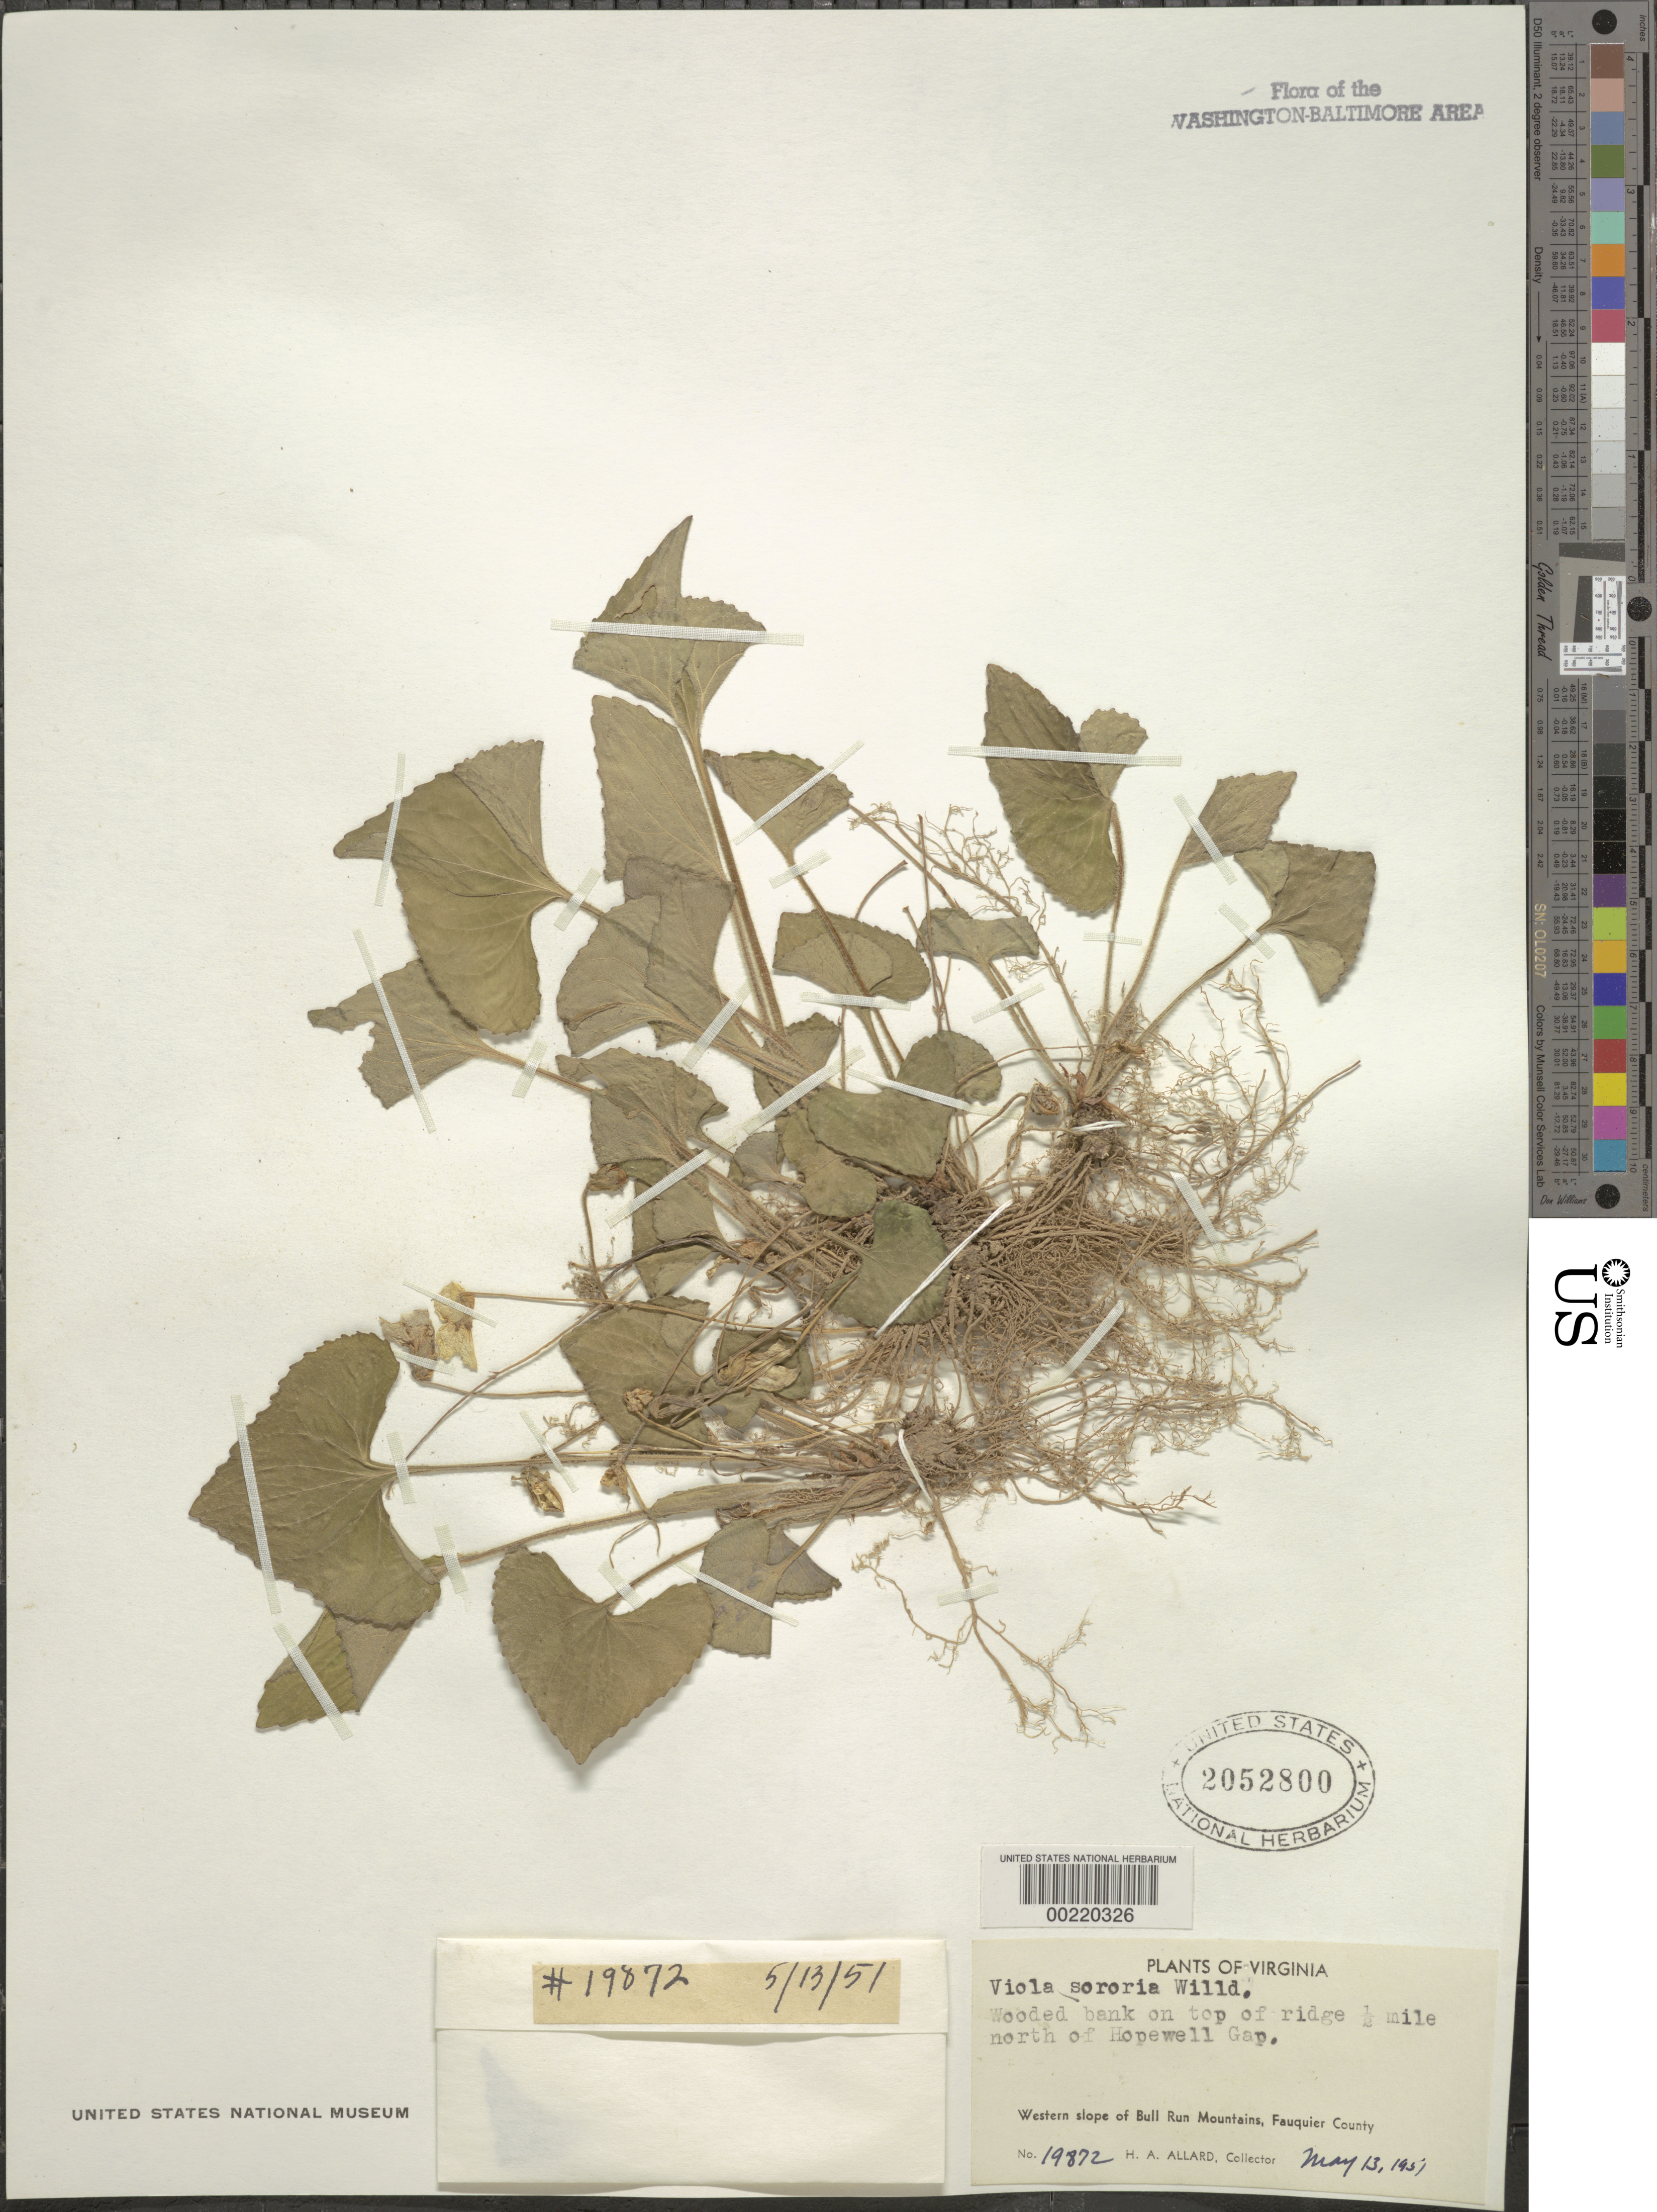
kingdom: Plantae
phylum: Tracheophyta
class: Magnoliopsida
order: Malpighiales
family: Violaceae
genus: Viola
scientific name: Viola sororia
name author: Willd.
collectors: H. A. Allard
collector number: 19872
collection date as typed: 13 May 1951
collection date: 1951-05-13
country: United States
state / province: Virginia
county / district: Fauquier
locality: North of Hopewell Gap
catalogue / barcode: US 2052800